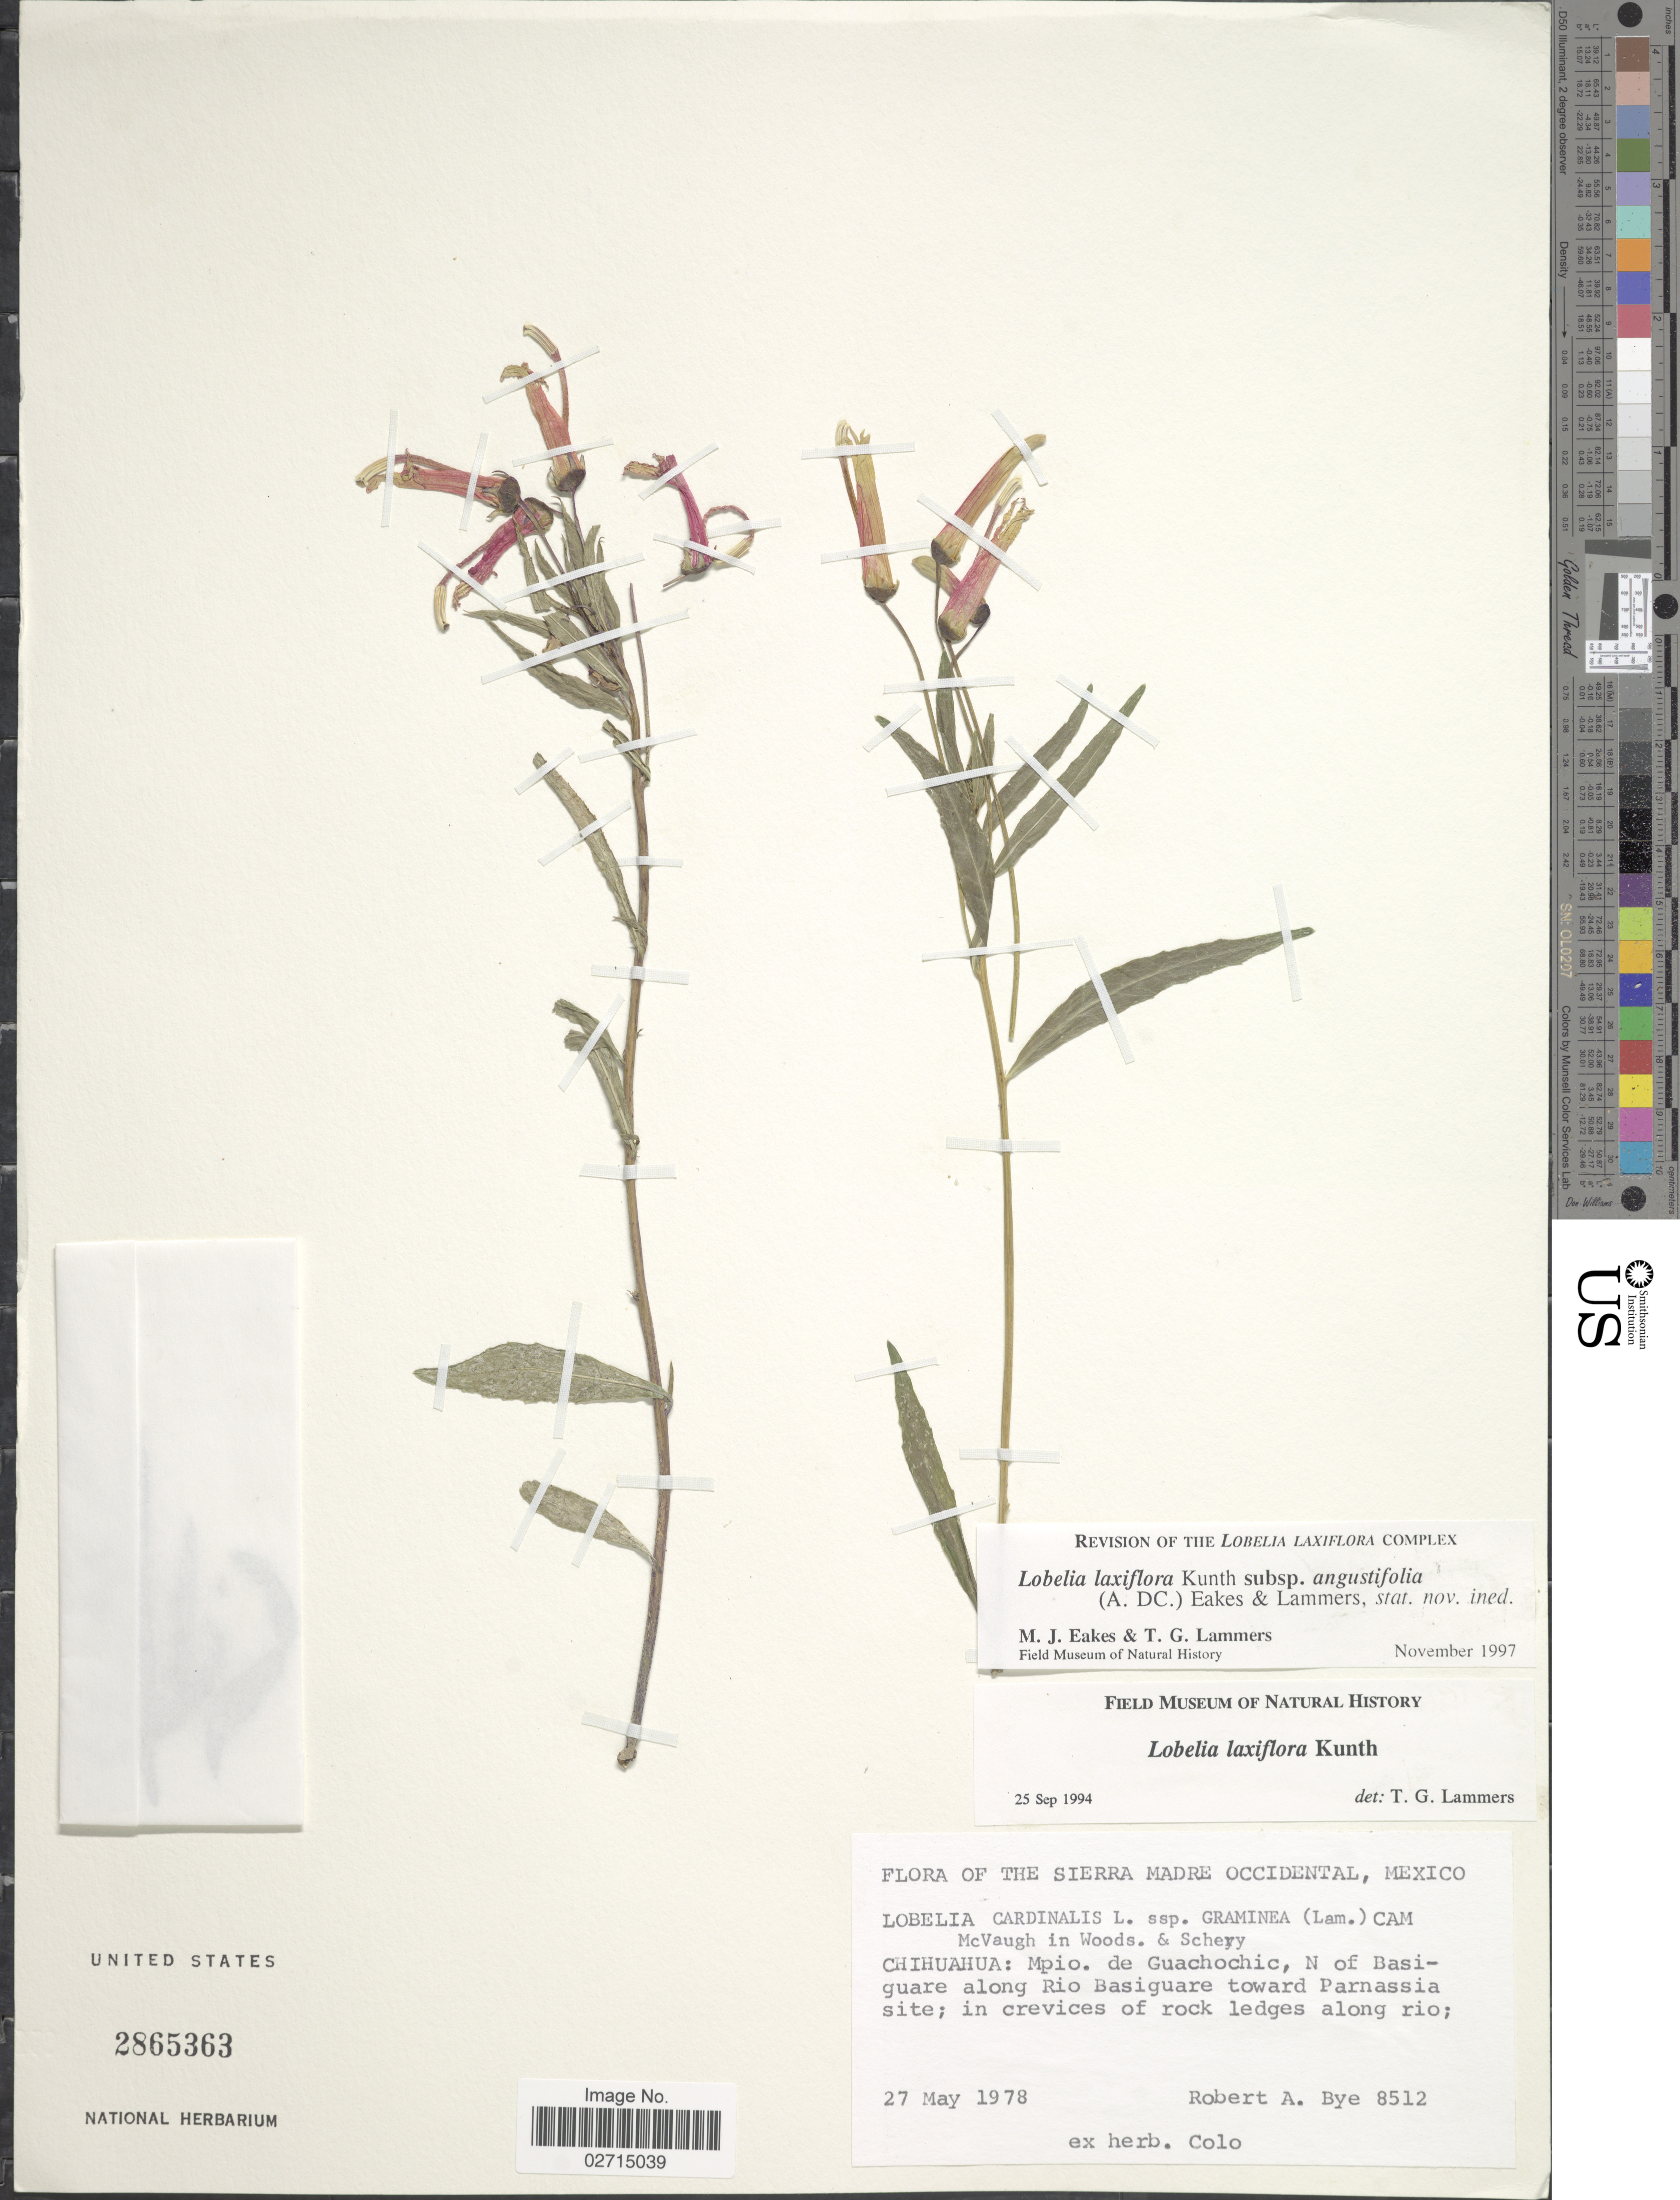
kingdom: Plantae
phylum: Tracheophyta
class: Magnoliopsida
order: Asterales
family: Campanulaceae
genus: Leptocodon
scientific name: Leptocodon laxiflora var. angustifolia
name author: A. DC.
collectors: R. A. Bye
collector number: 8512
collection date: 1978-05-27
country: Mexico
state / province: Chihuahua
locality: The Sierra Madre Occidental, Mexico, Chihuahua: Mpio. de Guachochic, N of Basiguare along Rio Basiguare toward Parnassia site, in crevices of rock ledges along rio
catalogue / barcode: US 2865363